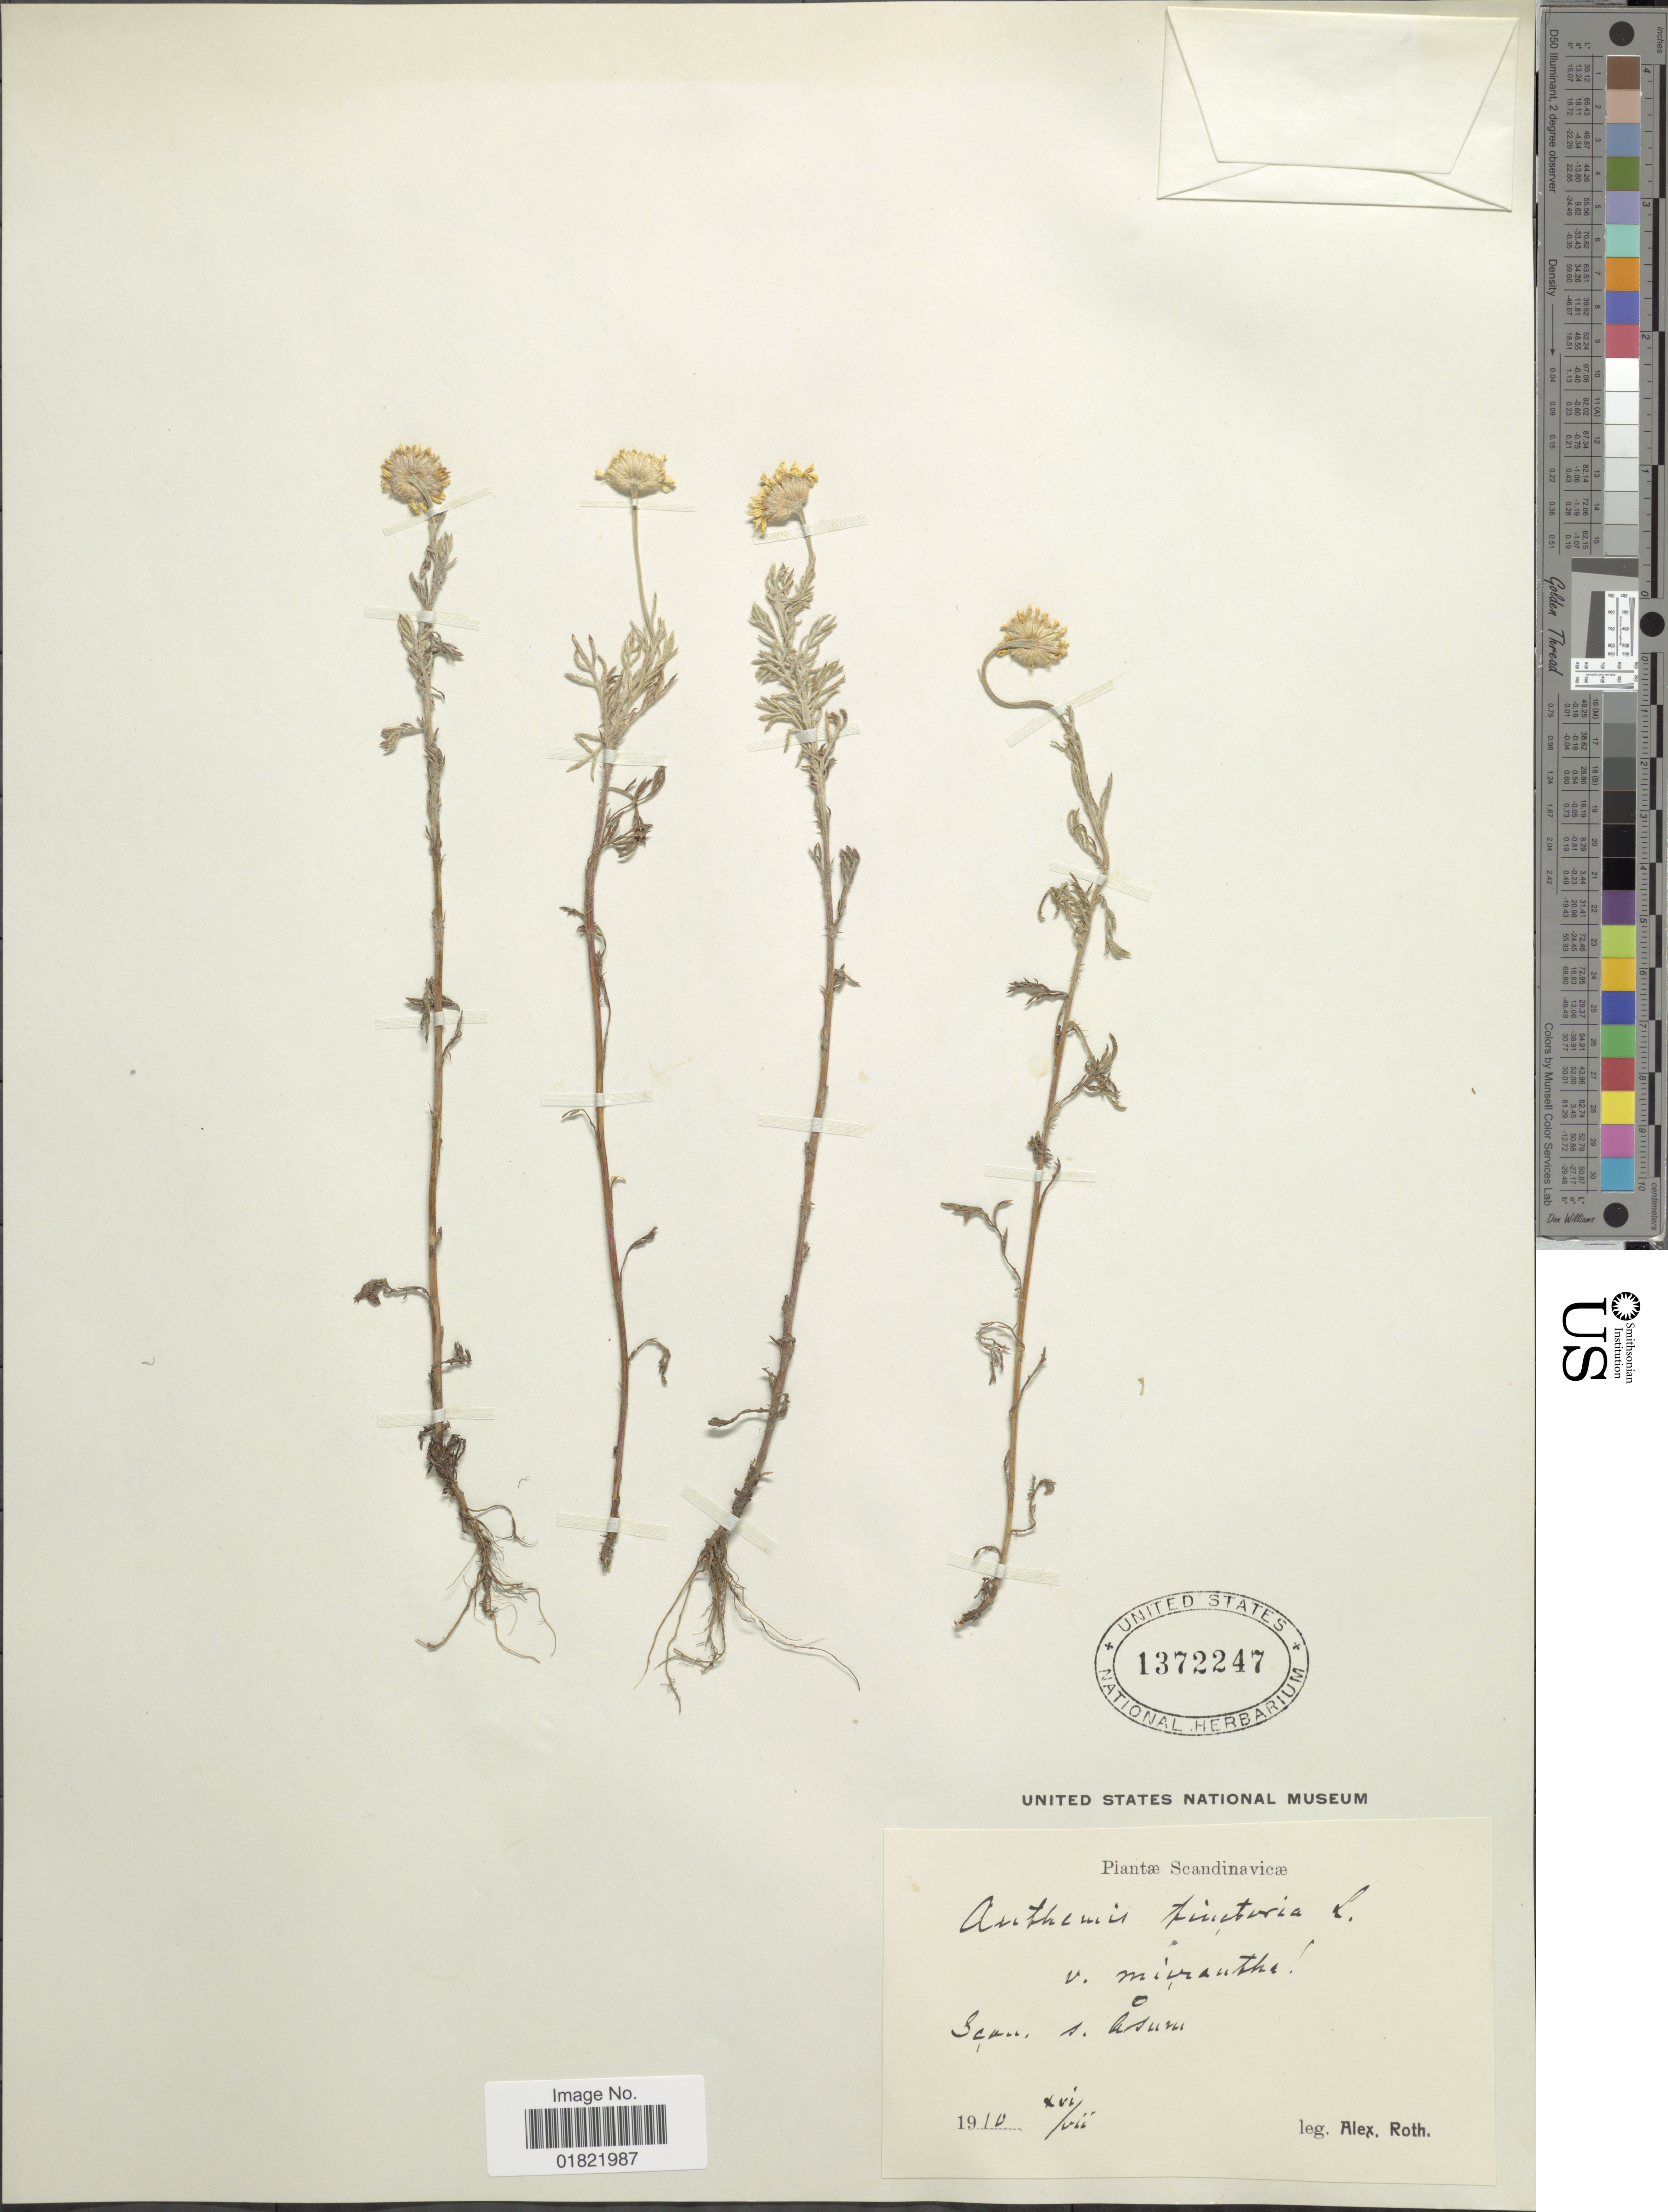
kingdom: Plantae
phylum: Tracheophyta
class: Magnoliopsida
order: Asterales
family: Asteraceae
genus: Anthemis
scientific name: Anthemis tinctoria 'Wargrave'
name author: L.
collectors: A. W. Roth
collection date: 1910-07/1910-10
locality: Scandinavicae, [illegible text]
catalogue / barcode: US 1372247